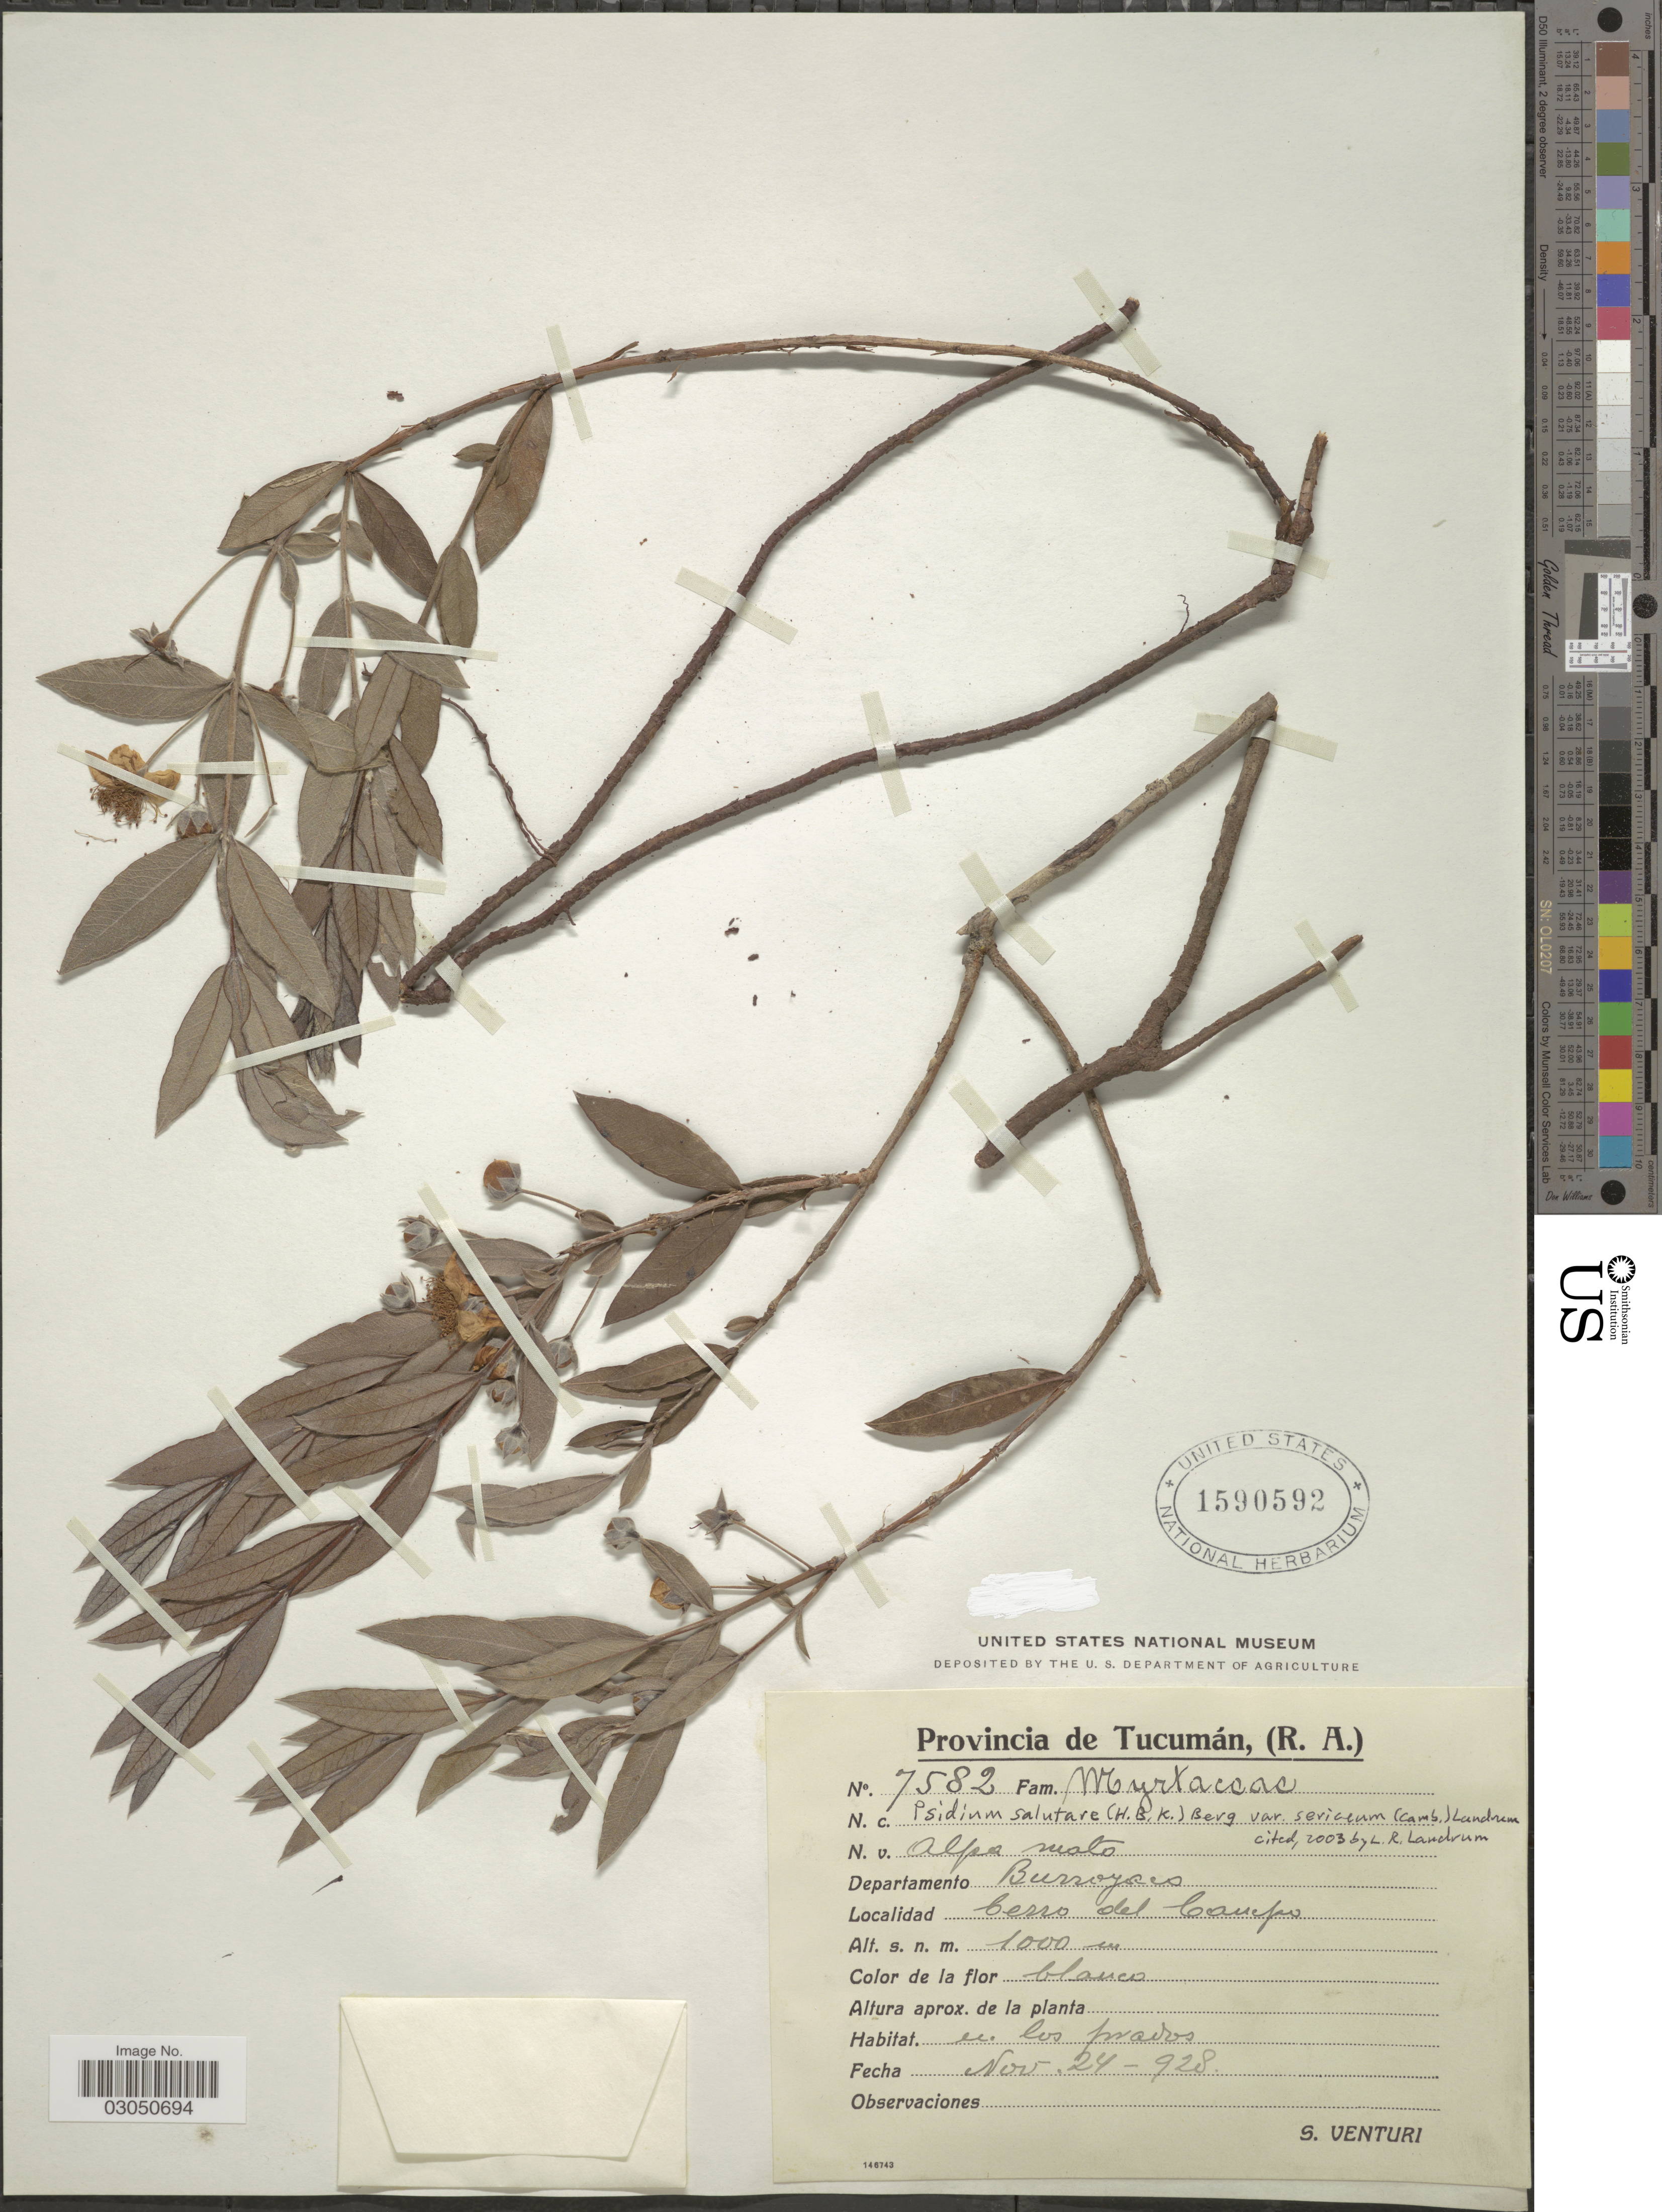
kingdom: Plantae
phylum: Tracheophyta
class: Magnoliopsida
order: Myrtales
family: Myrtaceae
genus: Psidium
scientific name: Psidium salutare var. sericeum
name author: (Cambess.) Landrum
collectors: S. Venturi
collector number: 7582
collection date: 1928-11-24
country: Argentina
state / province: Tucuman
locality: Departamento Burroyaco, Cerro del Campo.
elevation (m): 1000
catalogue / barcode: US 1590592